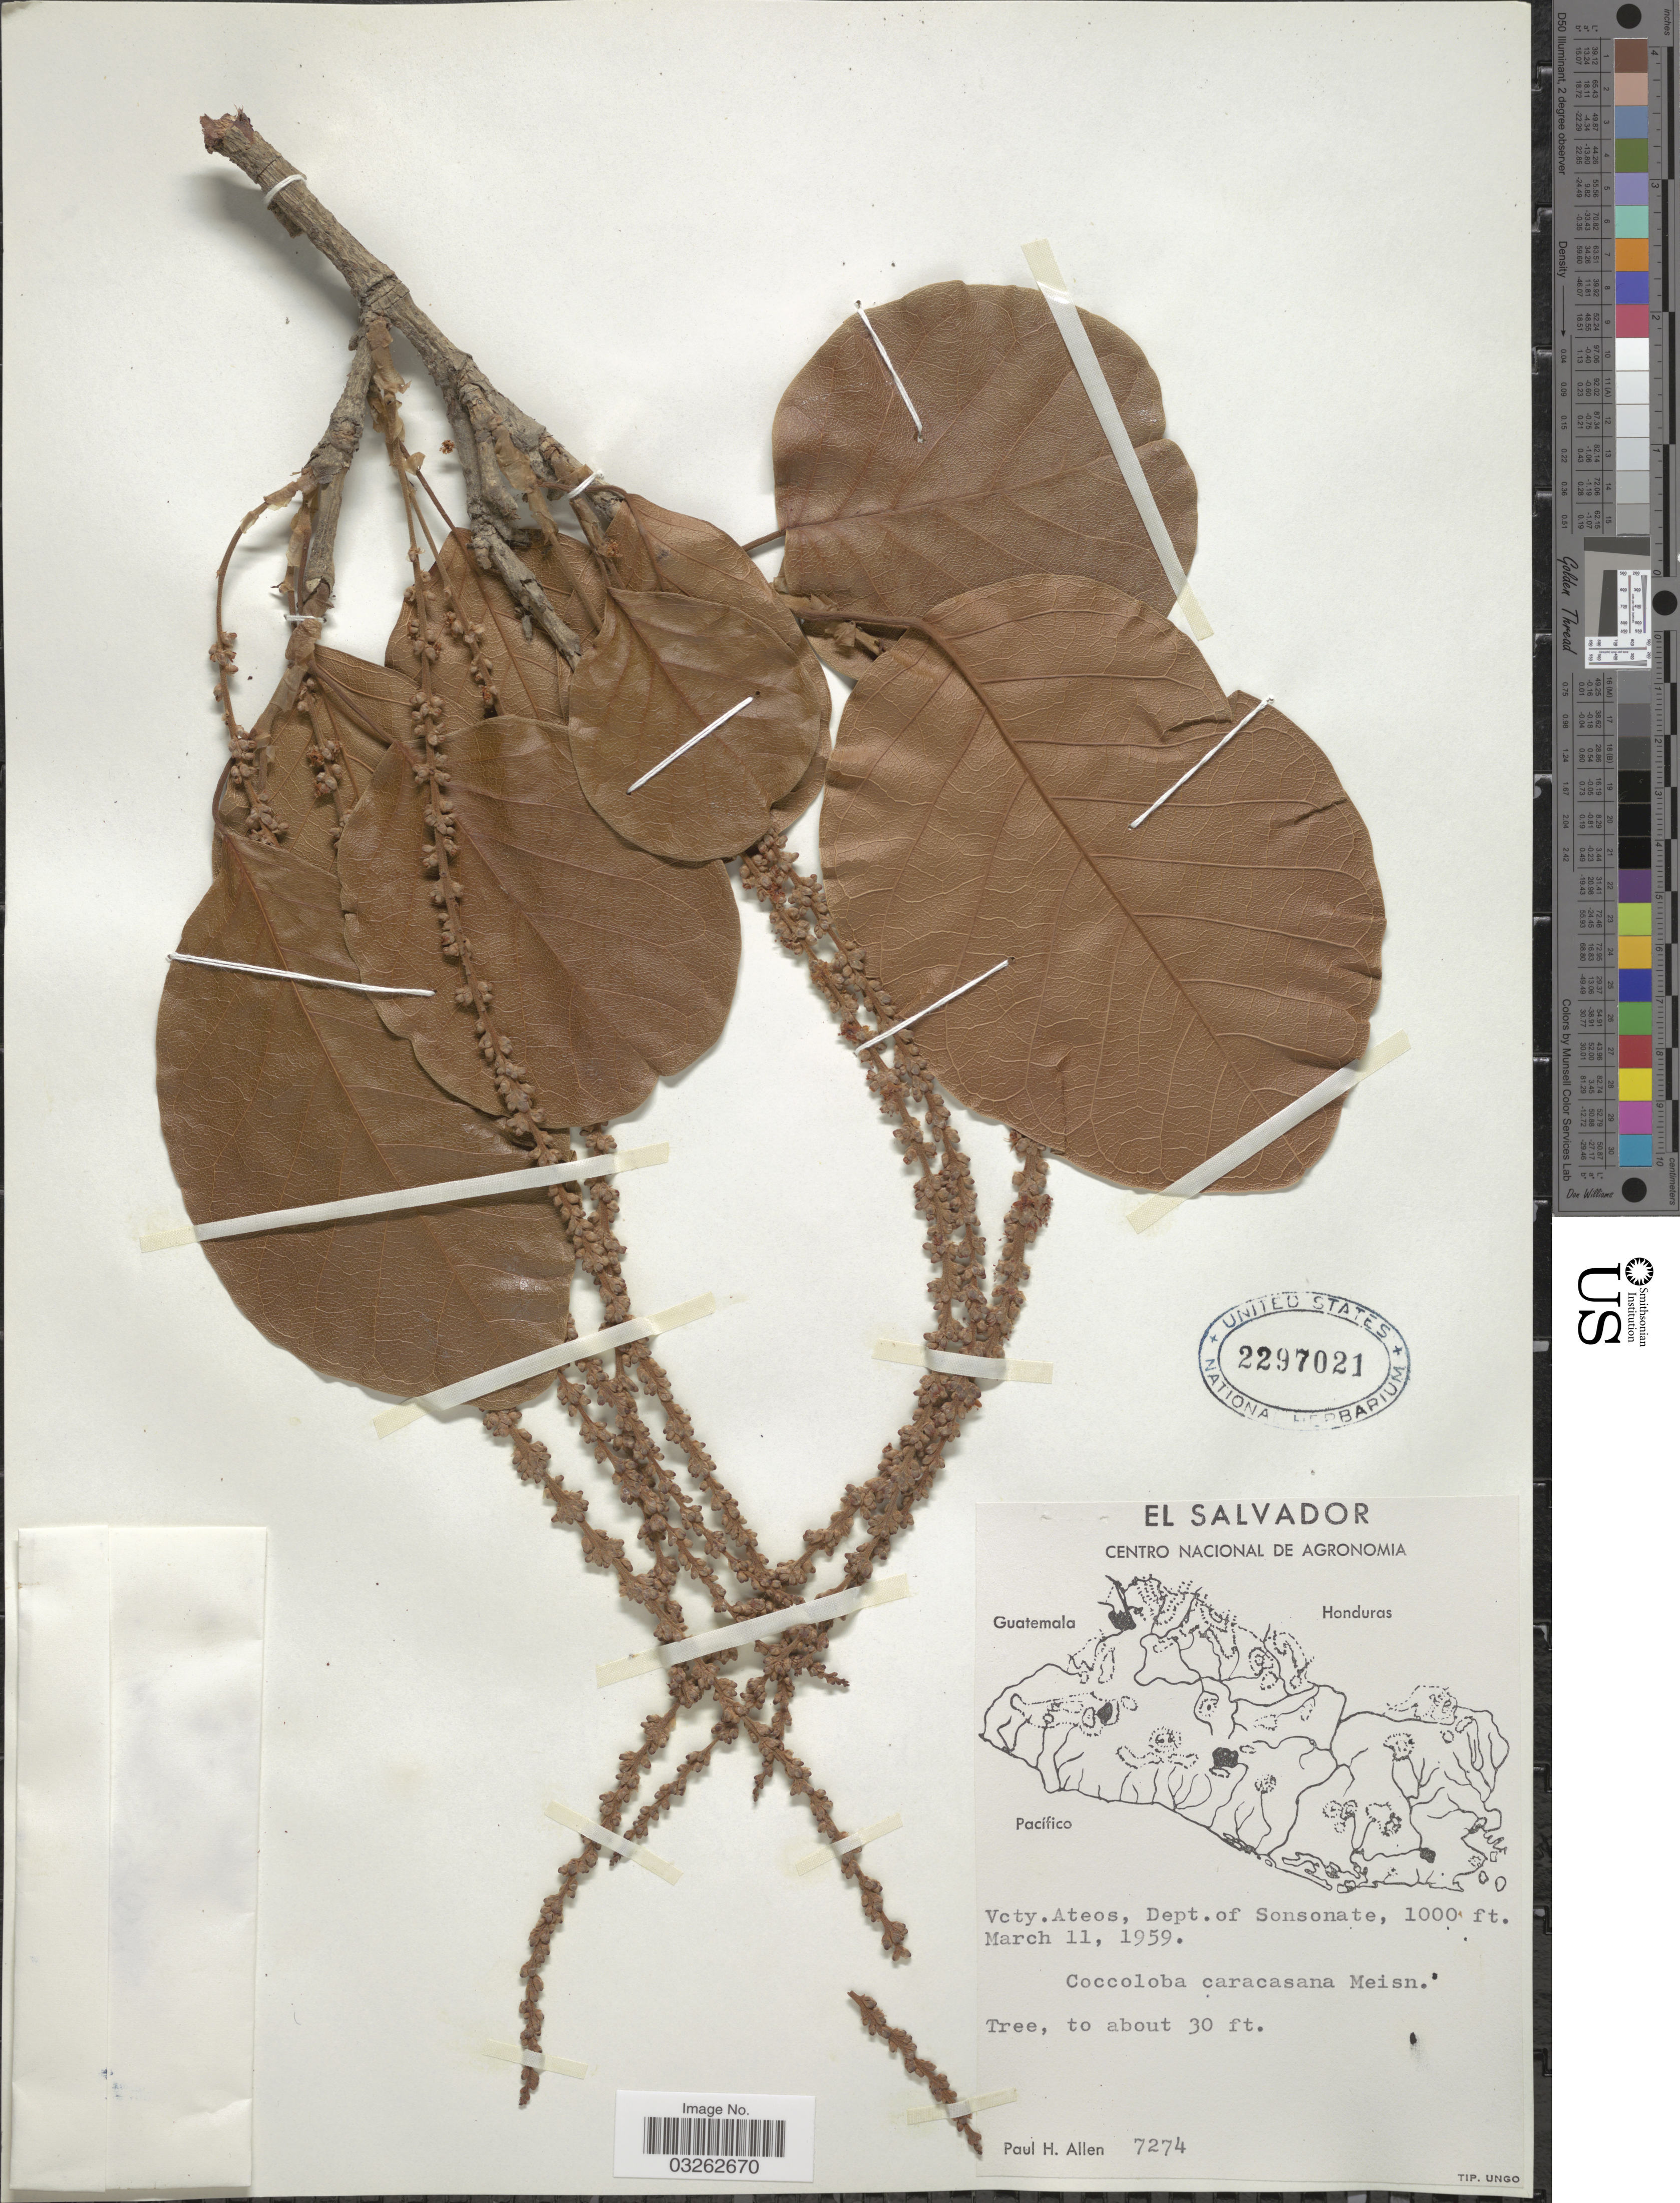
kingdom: Plantae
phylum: Tracheophyta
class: Magnoliopsida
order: Caryophyllales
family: Polygonaceae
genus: Coccoloba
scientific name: Coccoloba caracasana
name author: Meisn.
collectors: P. H. Allen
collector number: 7274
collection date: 1959-03-11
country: El Salvador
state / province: Sonsonate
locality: Vcty. Ateos, Dept. of Sonsonate.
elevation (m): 305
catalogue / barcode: US 2297021